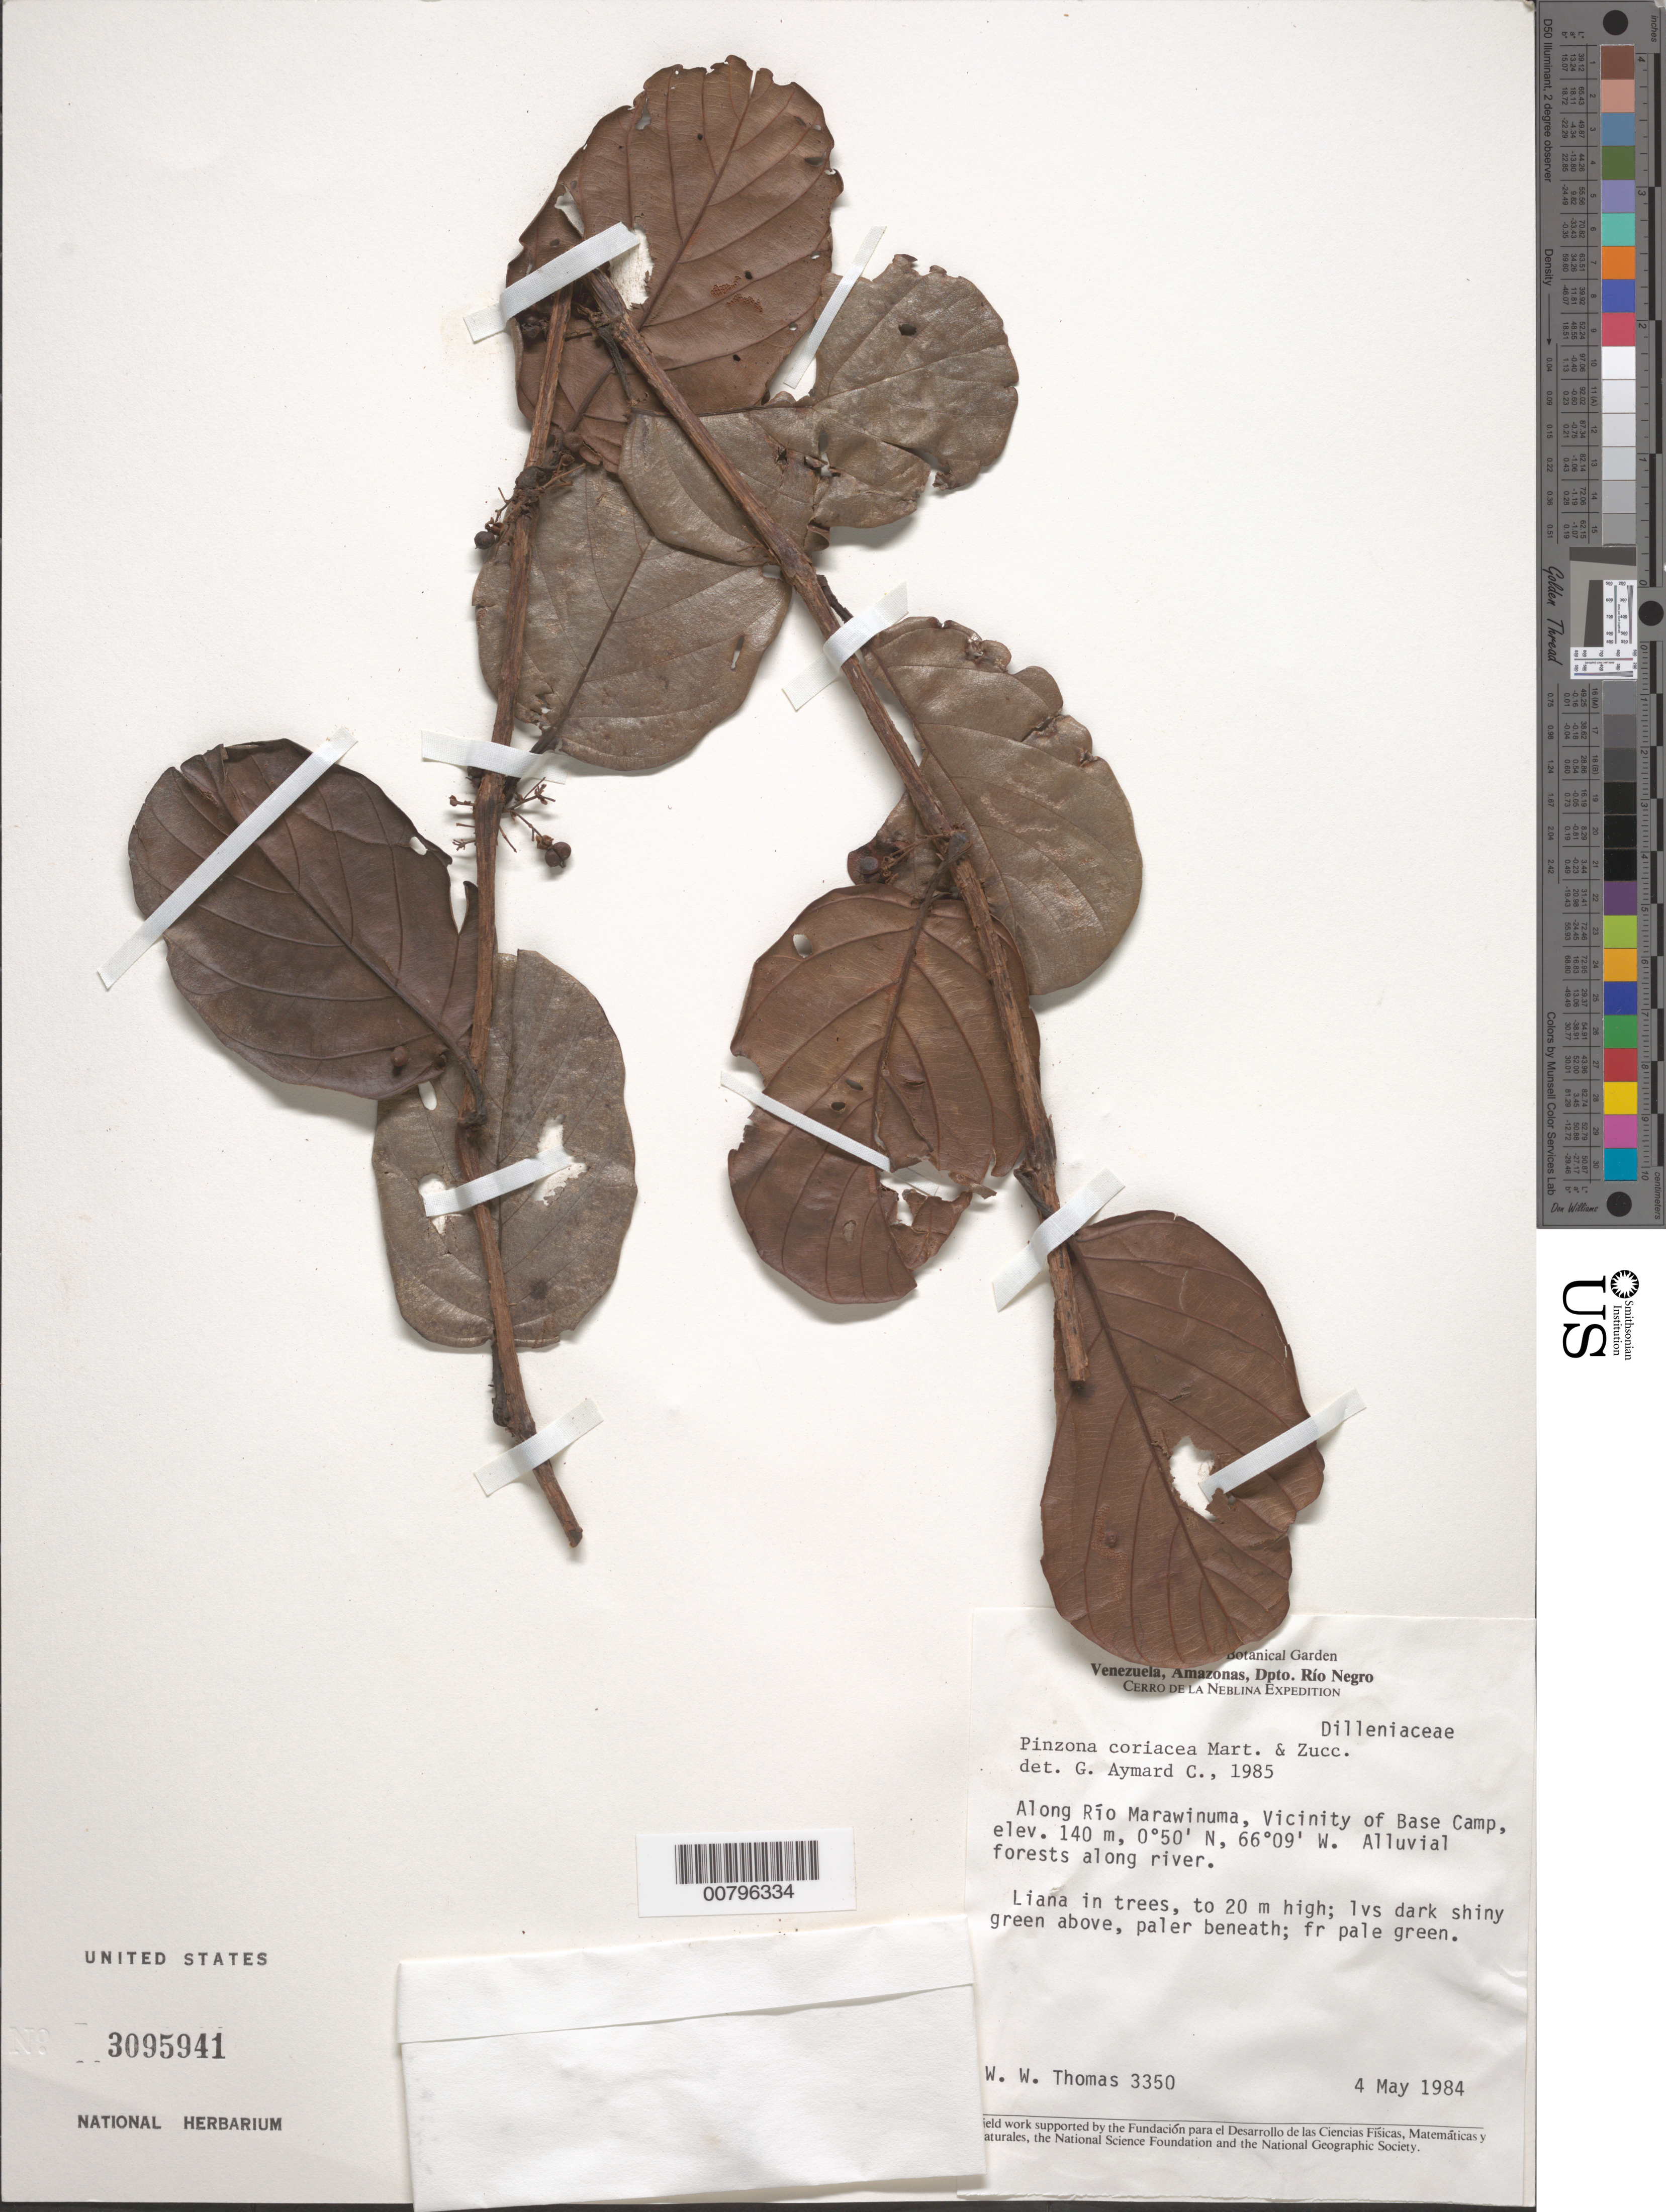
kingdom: Plantae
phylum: Tracheophyta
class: Magnoliopsida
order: Dilleniales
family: Dilleniaceae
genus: Pinzona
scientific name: Pinzona coriacea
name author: Mart. & Zucc.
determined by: Aymard C., G. A., (PORT), Univ. Nac. Exp. de los Llanos Ezequiel Zamora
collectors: W. W. Thomas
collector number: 3350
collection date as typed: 4-May-84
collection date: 1984-05-04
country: Venezuela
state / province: Amazonas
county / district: Río Negro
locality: Cerro de La Neblina, along Río Marawinuma, vicinity of base camp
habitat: Alluvial forest along river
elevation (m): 140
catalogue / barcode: US 3095941